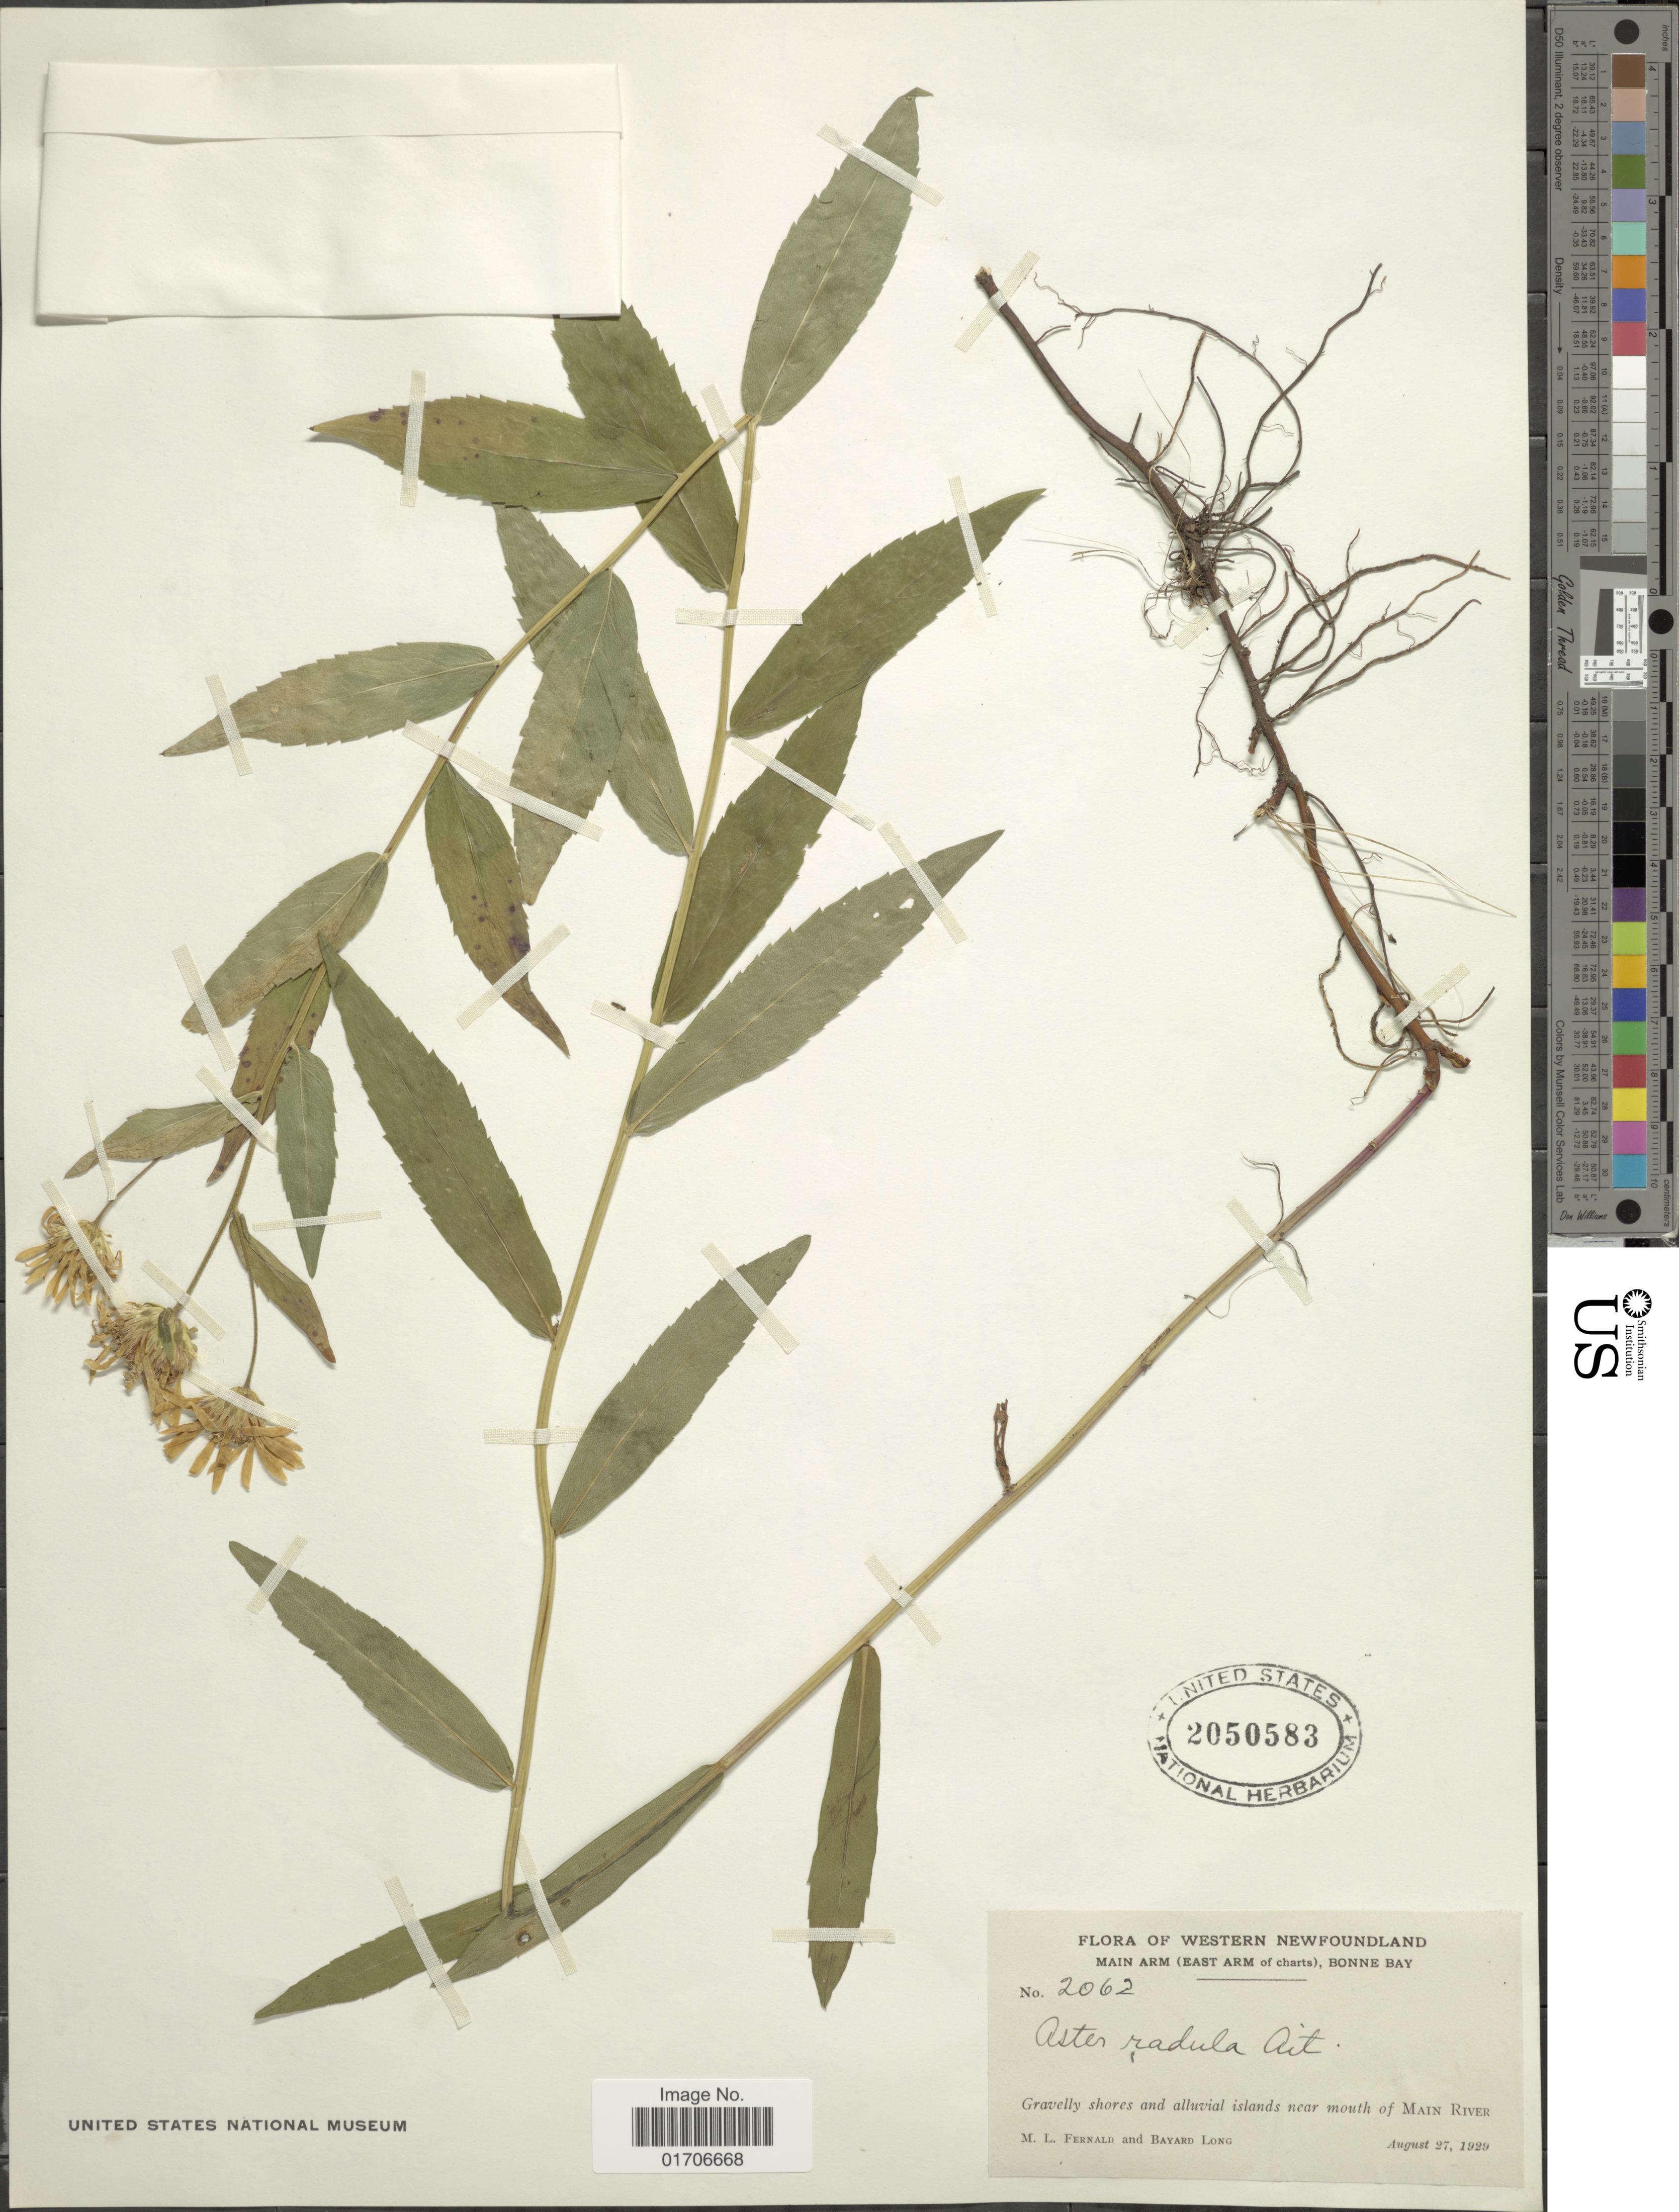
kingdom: Plantae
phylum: Tracheophyta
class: Magnoliopsida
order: Asterales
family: Asteraceae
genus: Eurybia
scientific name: Eurybia radula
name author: (Aiton) G.L. Nesom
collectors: M. L. Fernald & B. Long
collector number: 2062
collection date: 1929-08-27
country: Canada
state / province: Newfoundland and Labrador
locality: Western Newfoundland. Main Arm (East Arm of charts), Bonne Bay. Gravelly shores and alluvial islands near mouth of Main River.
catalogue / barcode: US 2050583